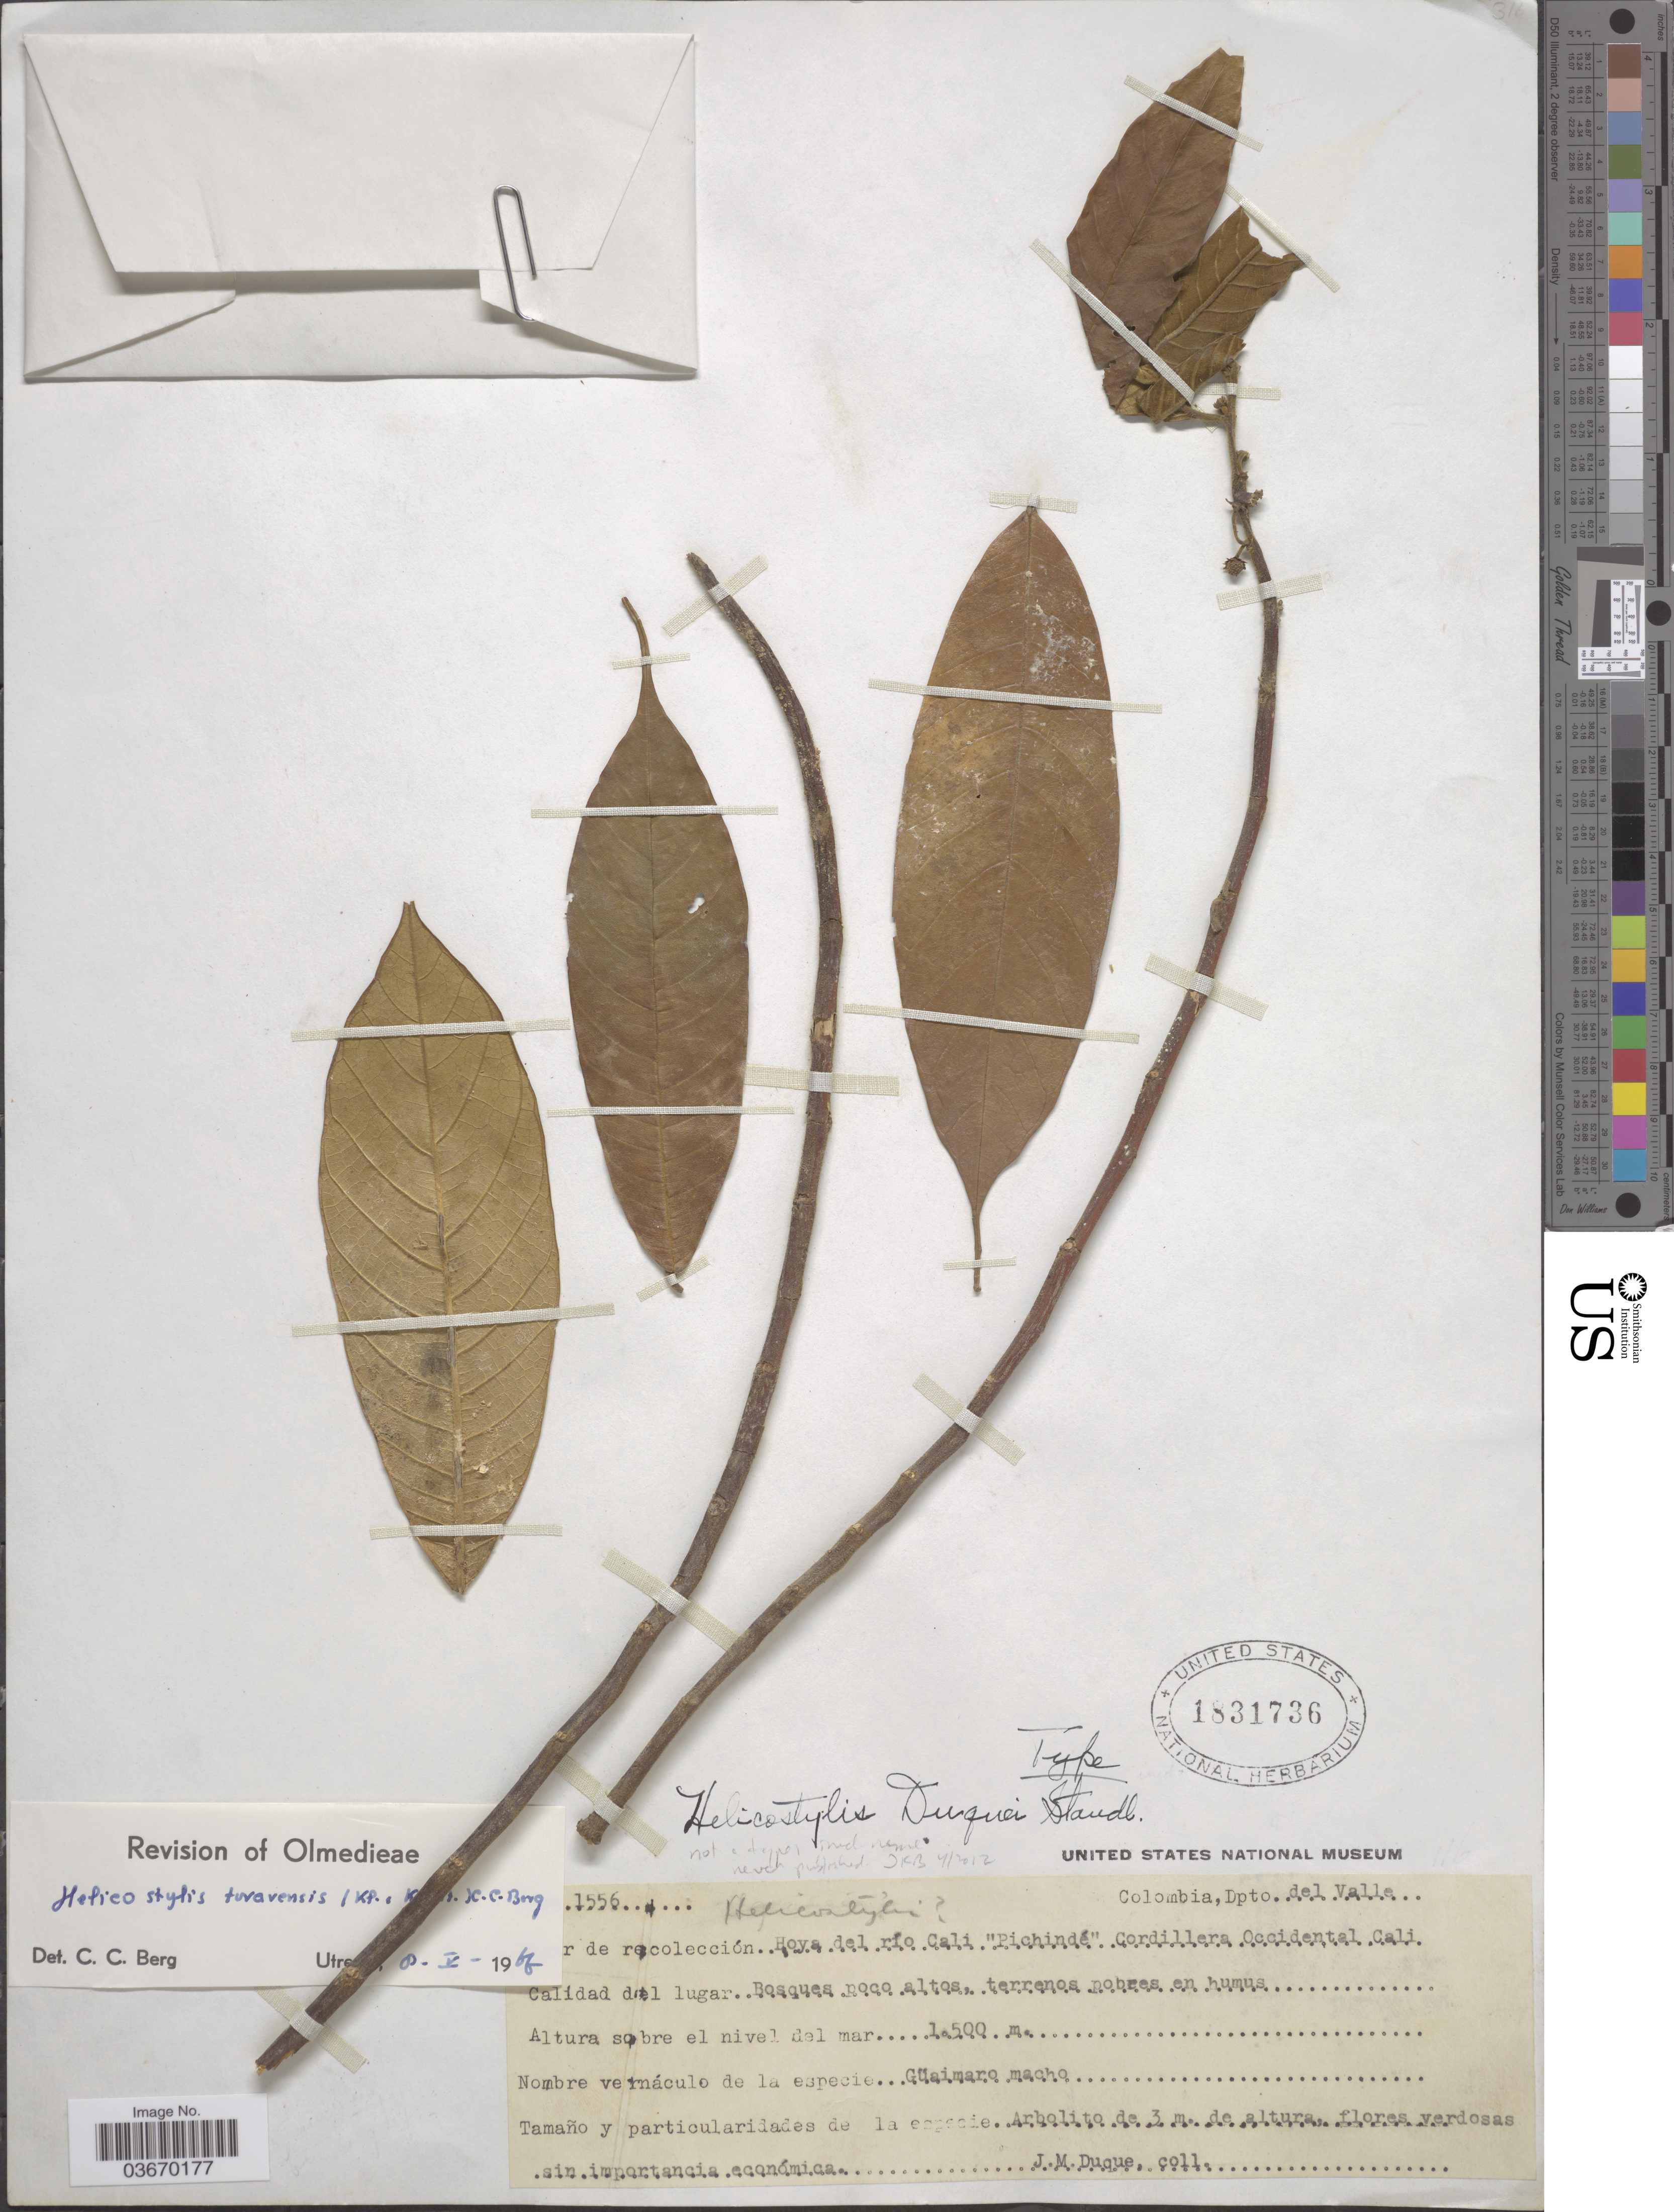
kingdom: Plantae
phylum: Tracheophyta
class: Magnoliopsida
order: Rosales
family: Moraceae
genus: Helicostylis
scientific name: Helicostylis tovarensis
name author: (Klotzsch & H. Karst.) C.C. Berg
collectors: J. Duque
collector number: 1556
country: Colombia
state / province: Valle del Cauca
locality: Dpto. del Valle. Hoya del río Cali, 'Pichinde' Cordillera Occidental Cali?.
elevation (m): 1500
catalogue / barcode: US 1831736